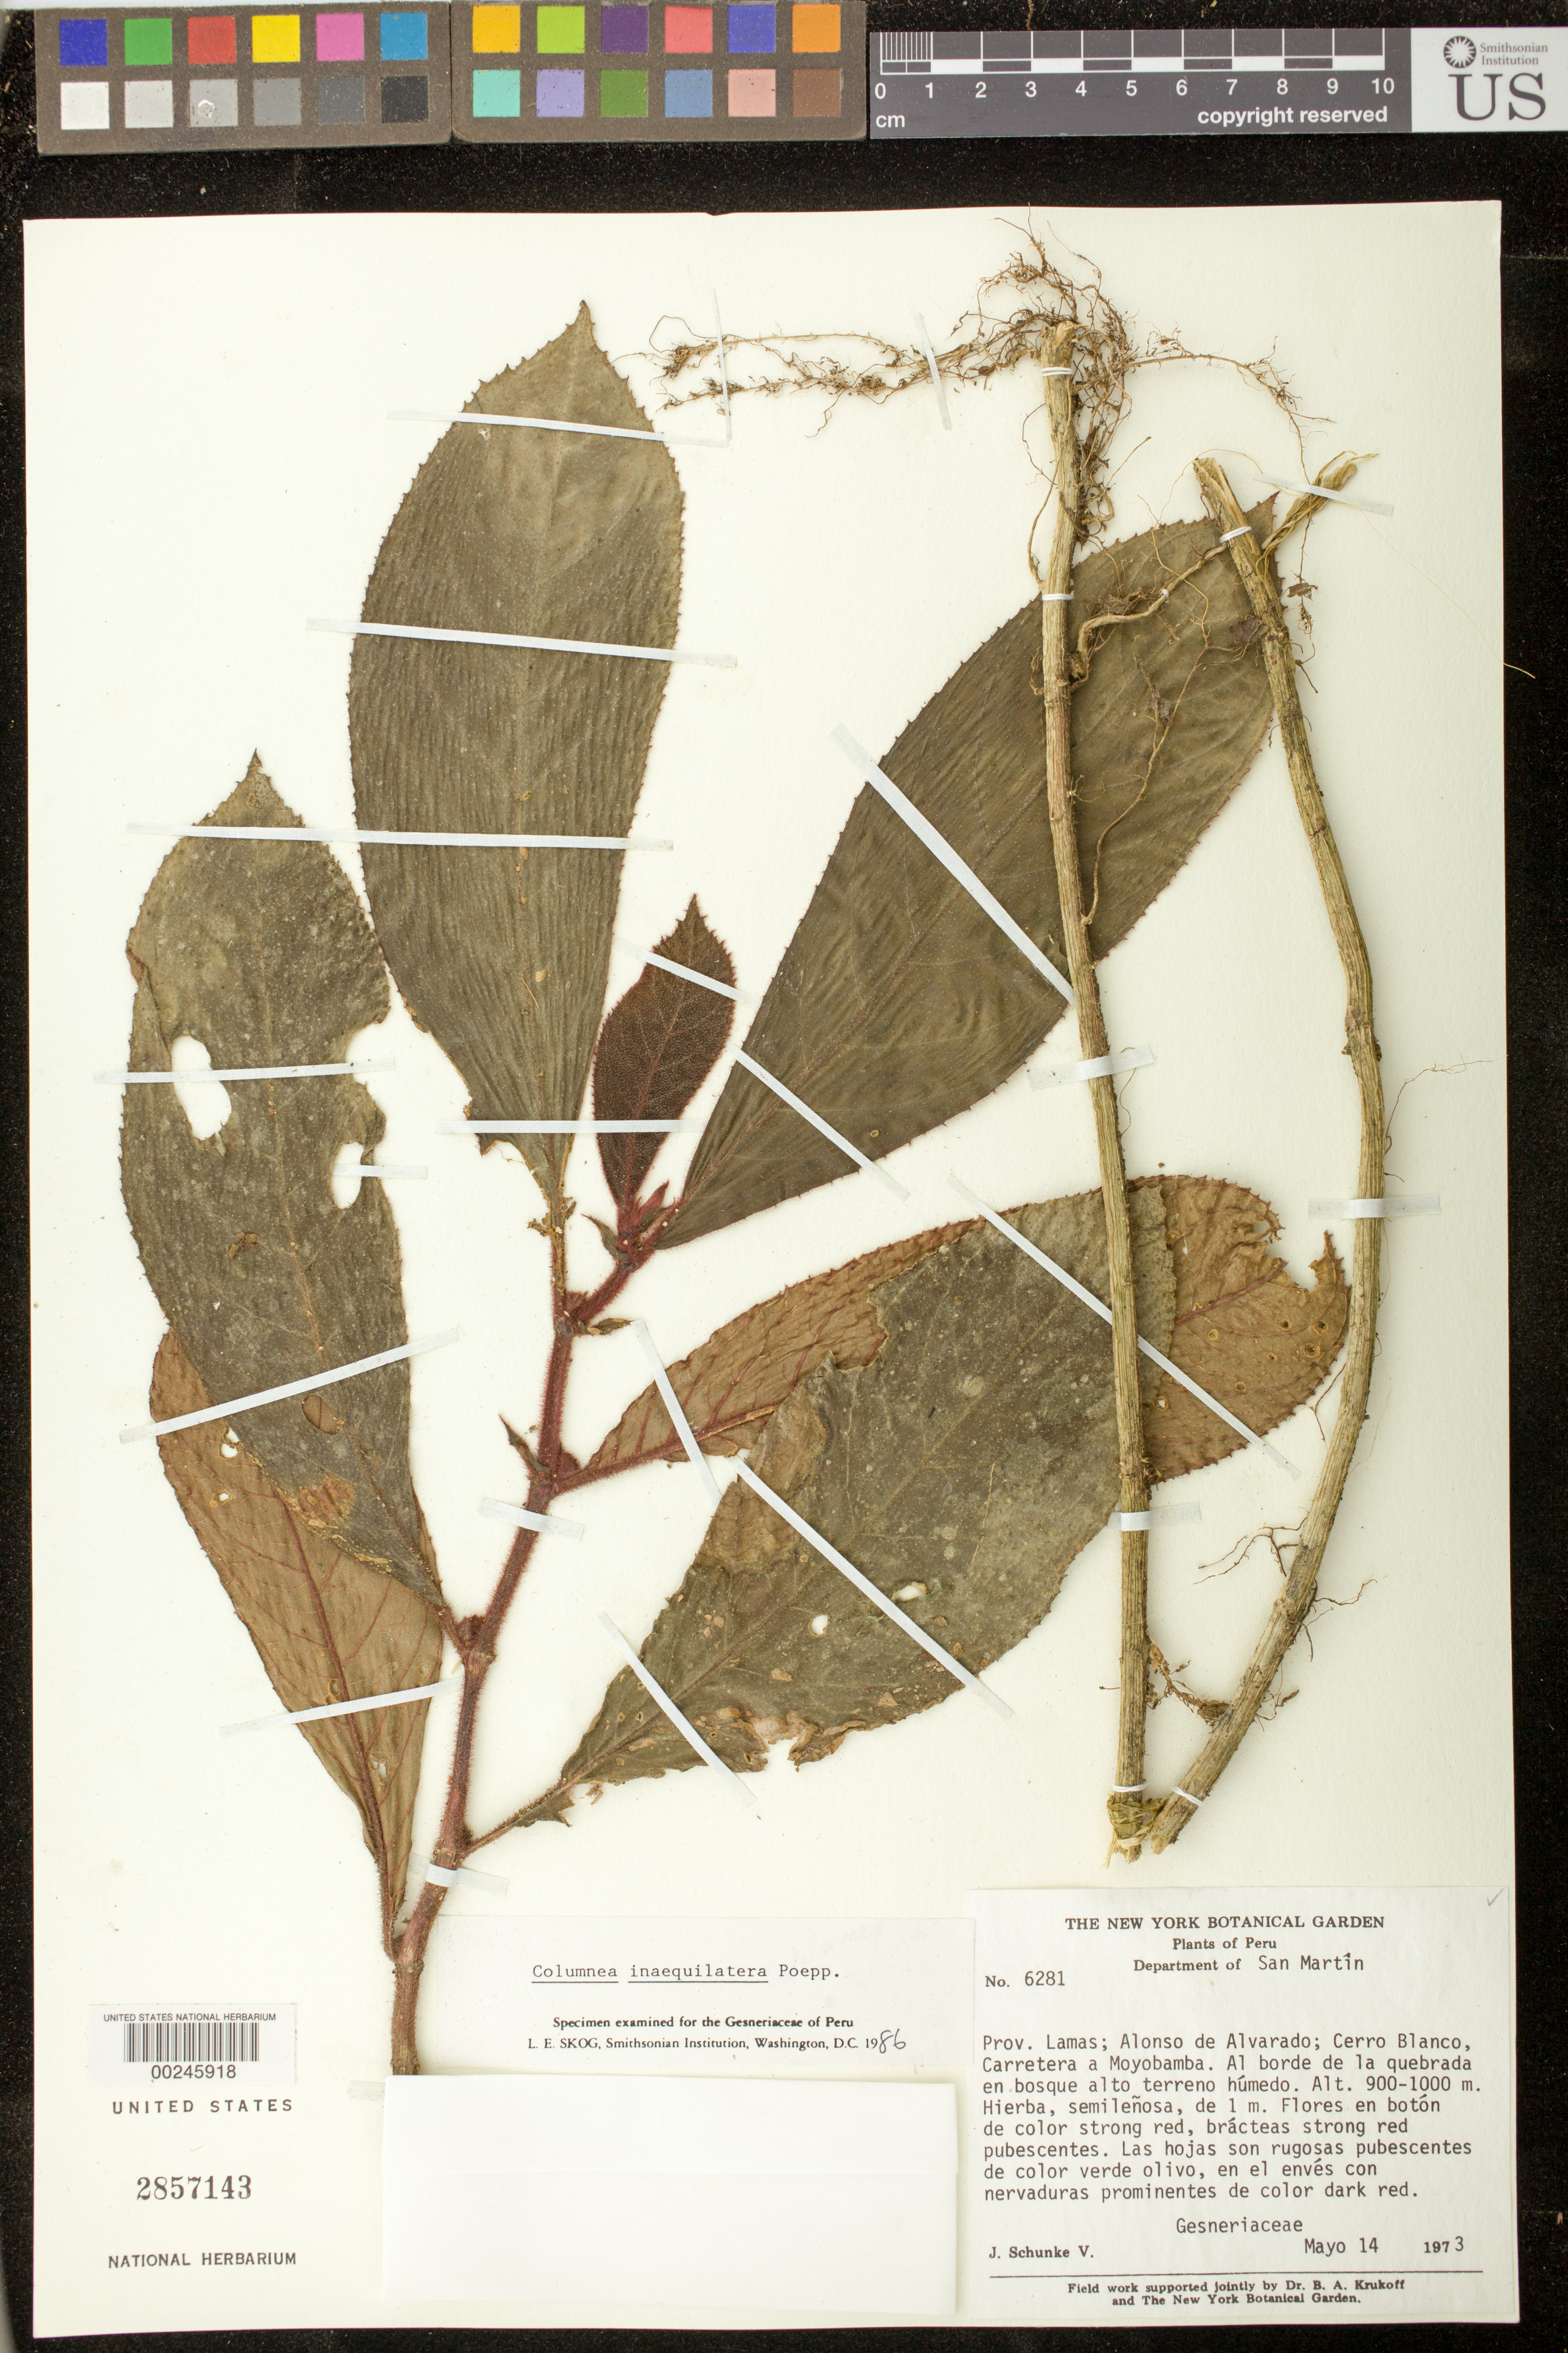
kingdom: Plantae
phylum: Tracheophyta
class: Magnoliopsida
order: Lamiales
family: Gesneriaceae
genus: Columnea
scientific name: Columnea inaequilatera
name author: Poepp.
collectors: J. Schunke Vigo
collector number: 6281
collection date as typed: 14 May 1973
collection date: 1973-05-14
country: Peru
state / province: San Martín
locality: Prov. Lamas; Alonso de Alvarado, Cerro Blanco, highway to Moyobamba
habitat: Edge of quebrada, in tall humid forest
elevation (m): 900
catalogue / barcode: US 2857143